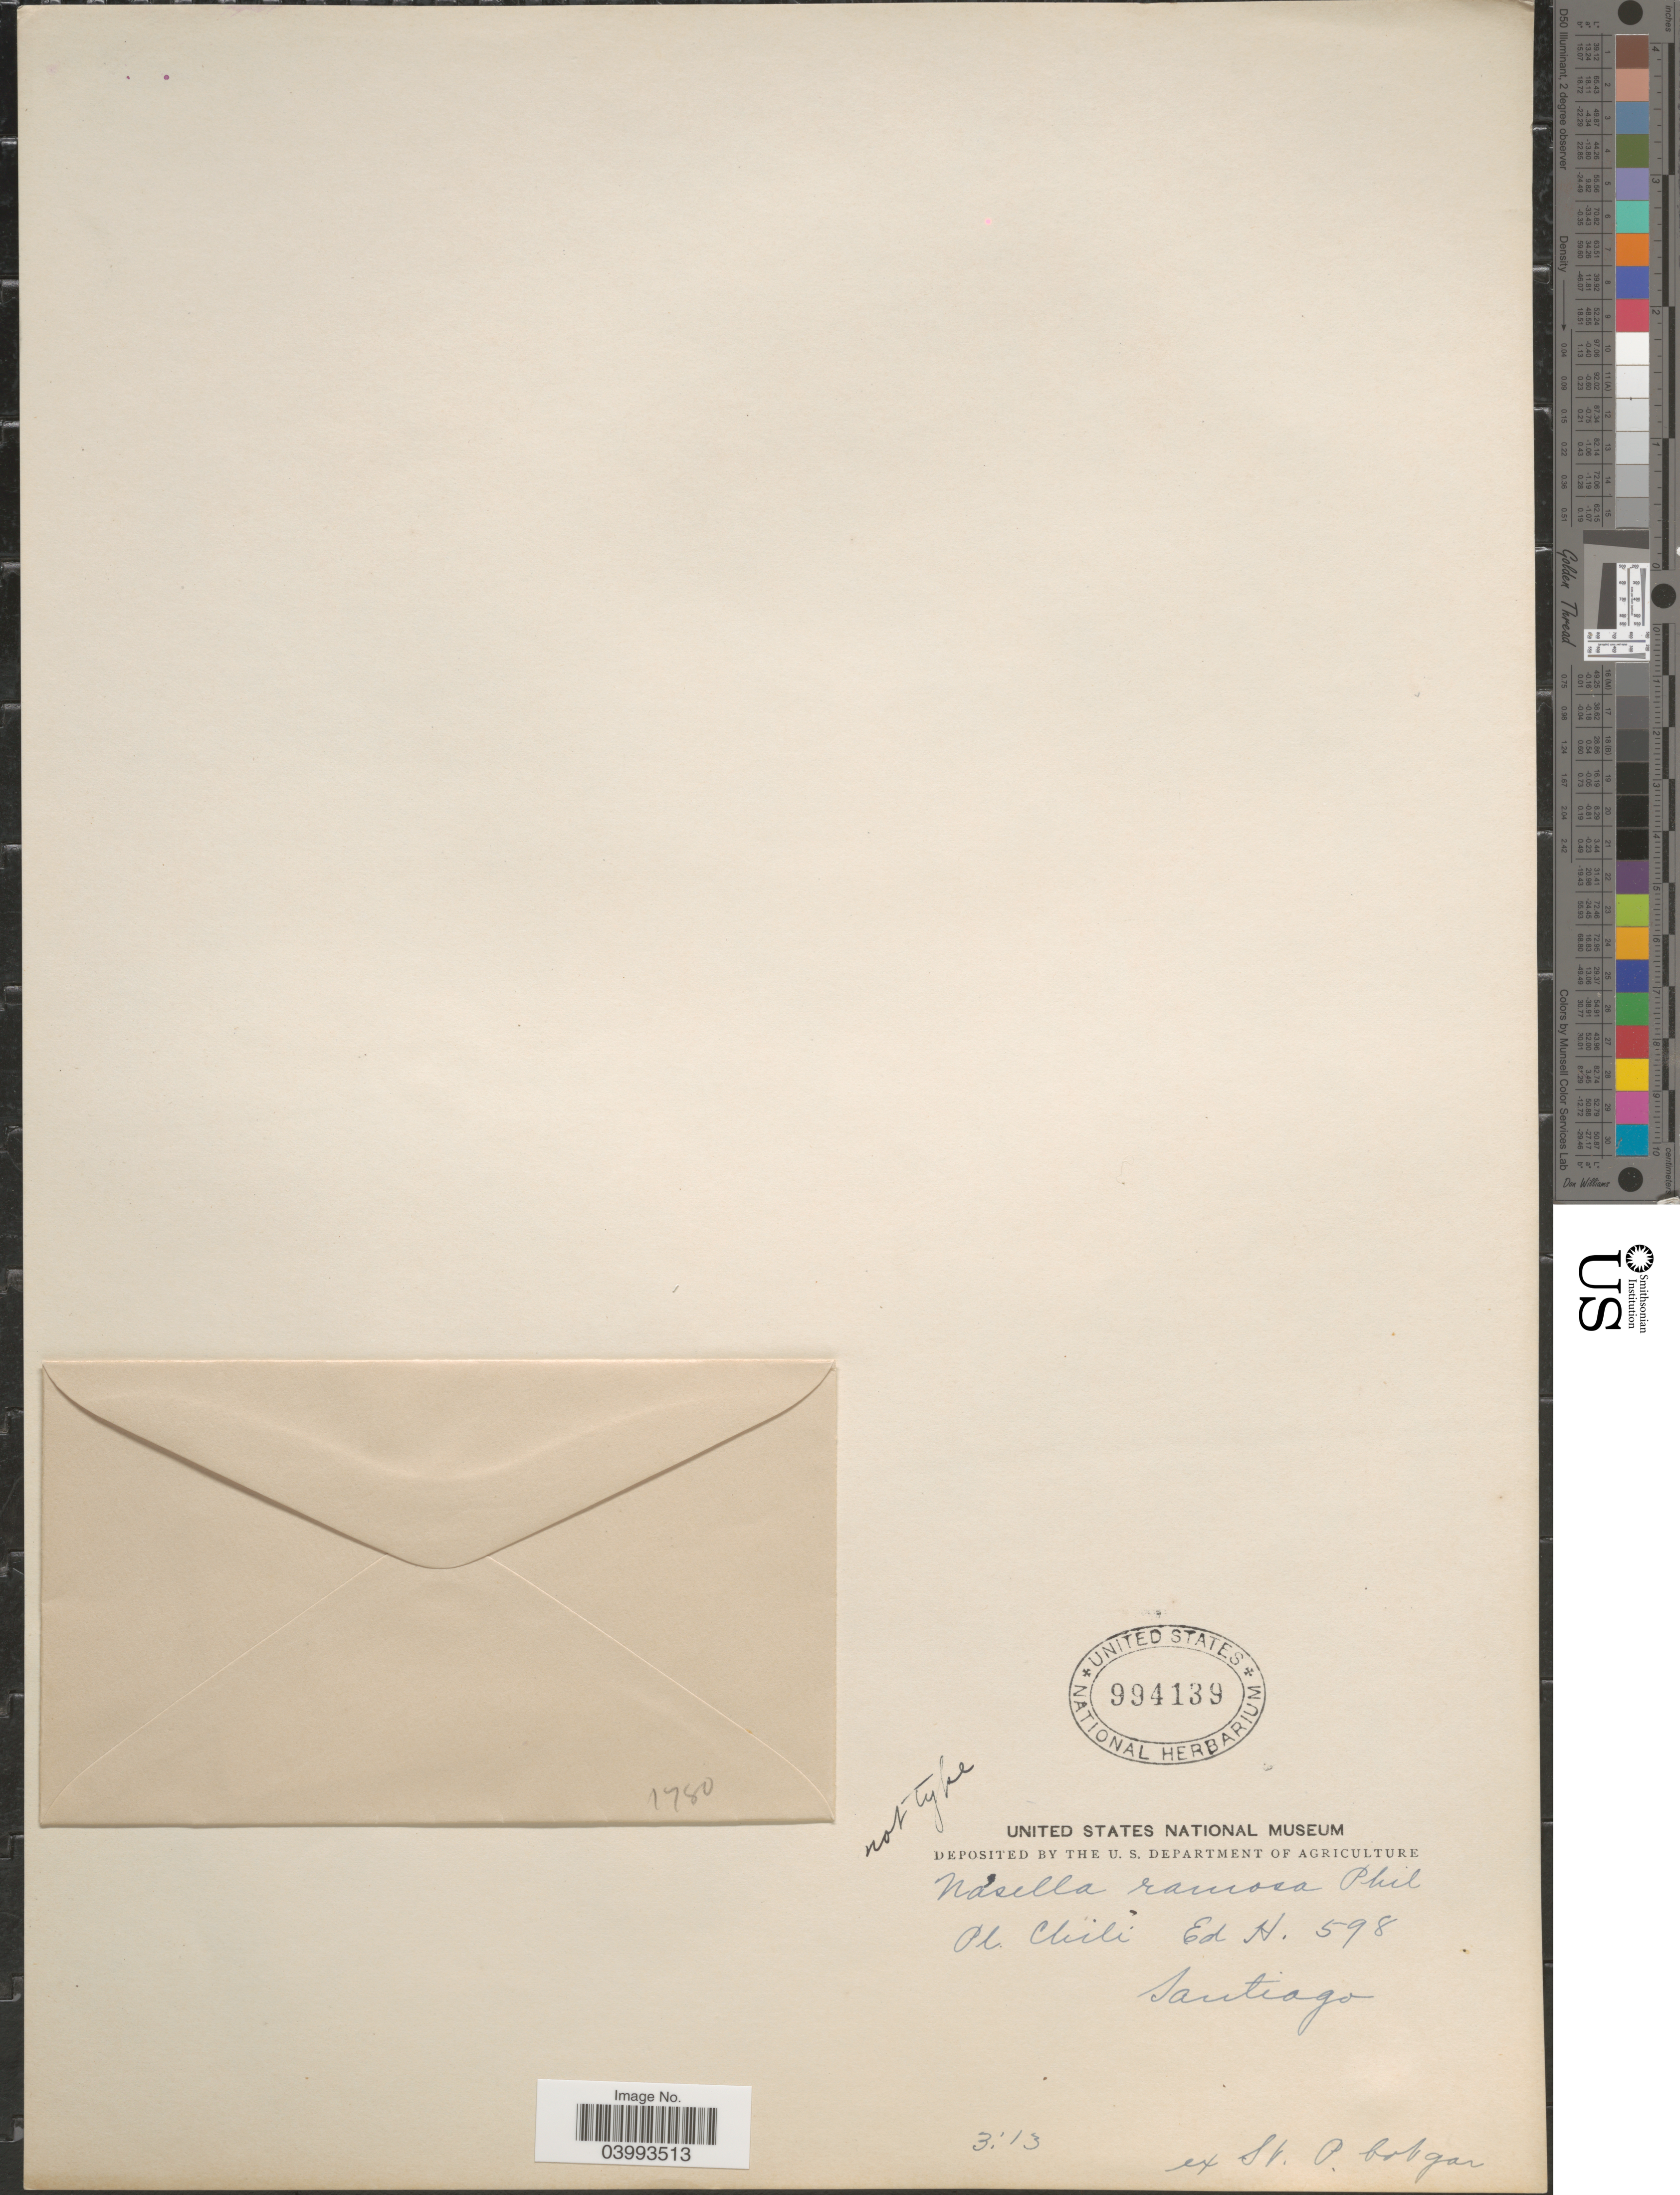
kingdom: Plantae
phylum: Tracheophyta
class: Liliopsida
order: Poales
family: Poaceae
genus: Nassella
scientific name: Nassella chilensis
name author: (Trin.) É. Desv.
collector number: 598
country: Chile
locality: Santiago.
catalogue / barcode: US 994139